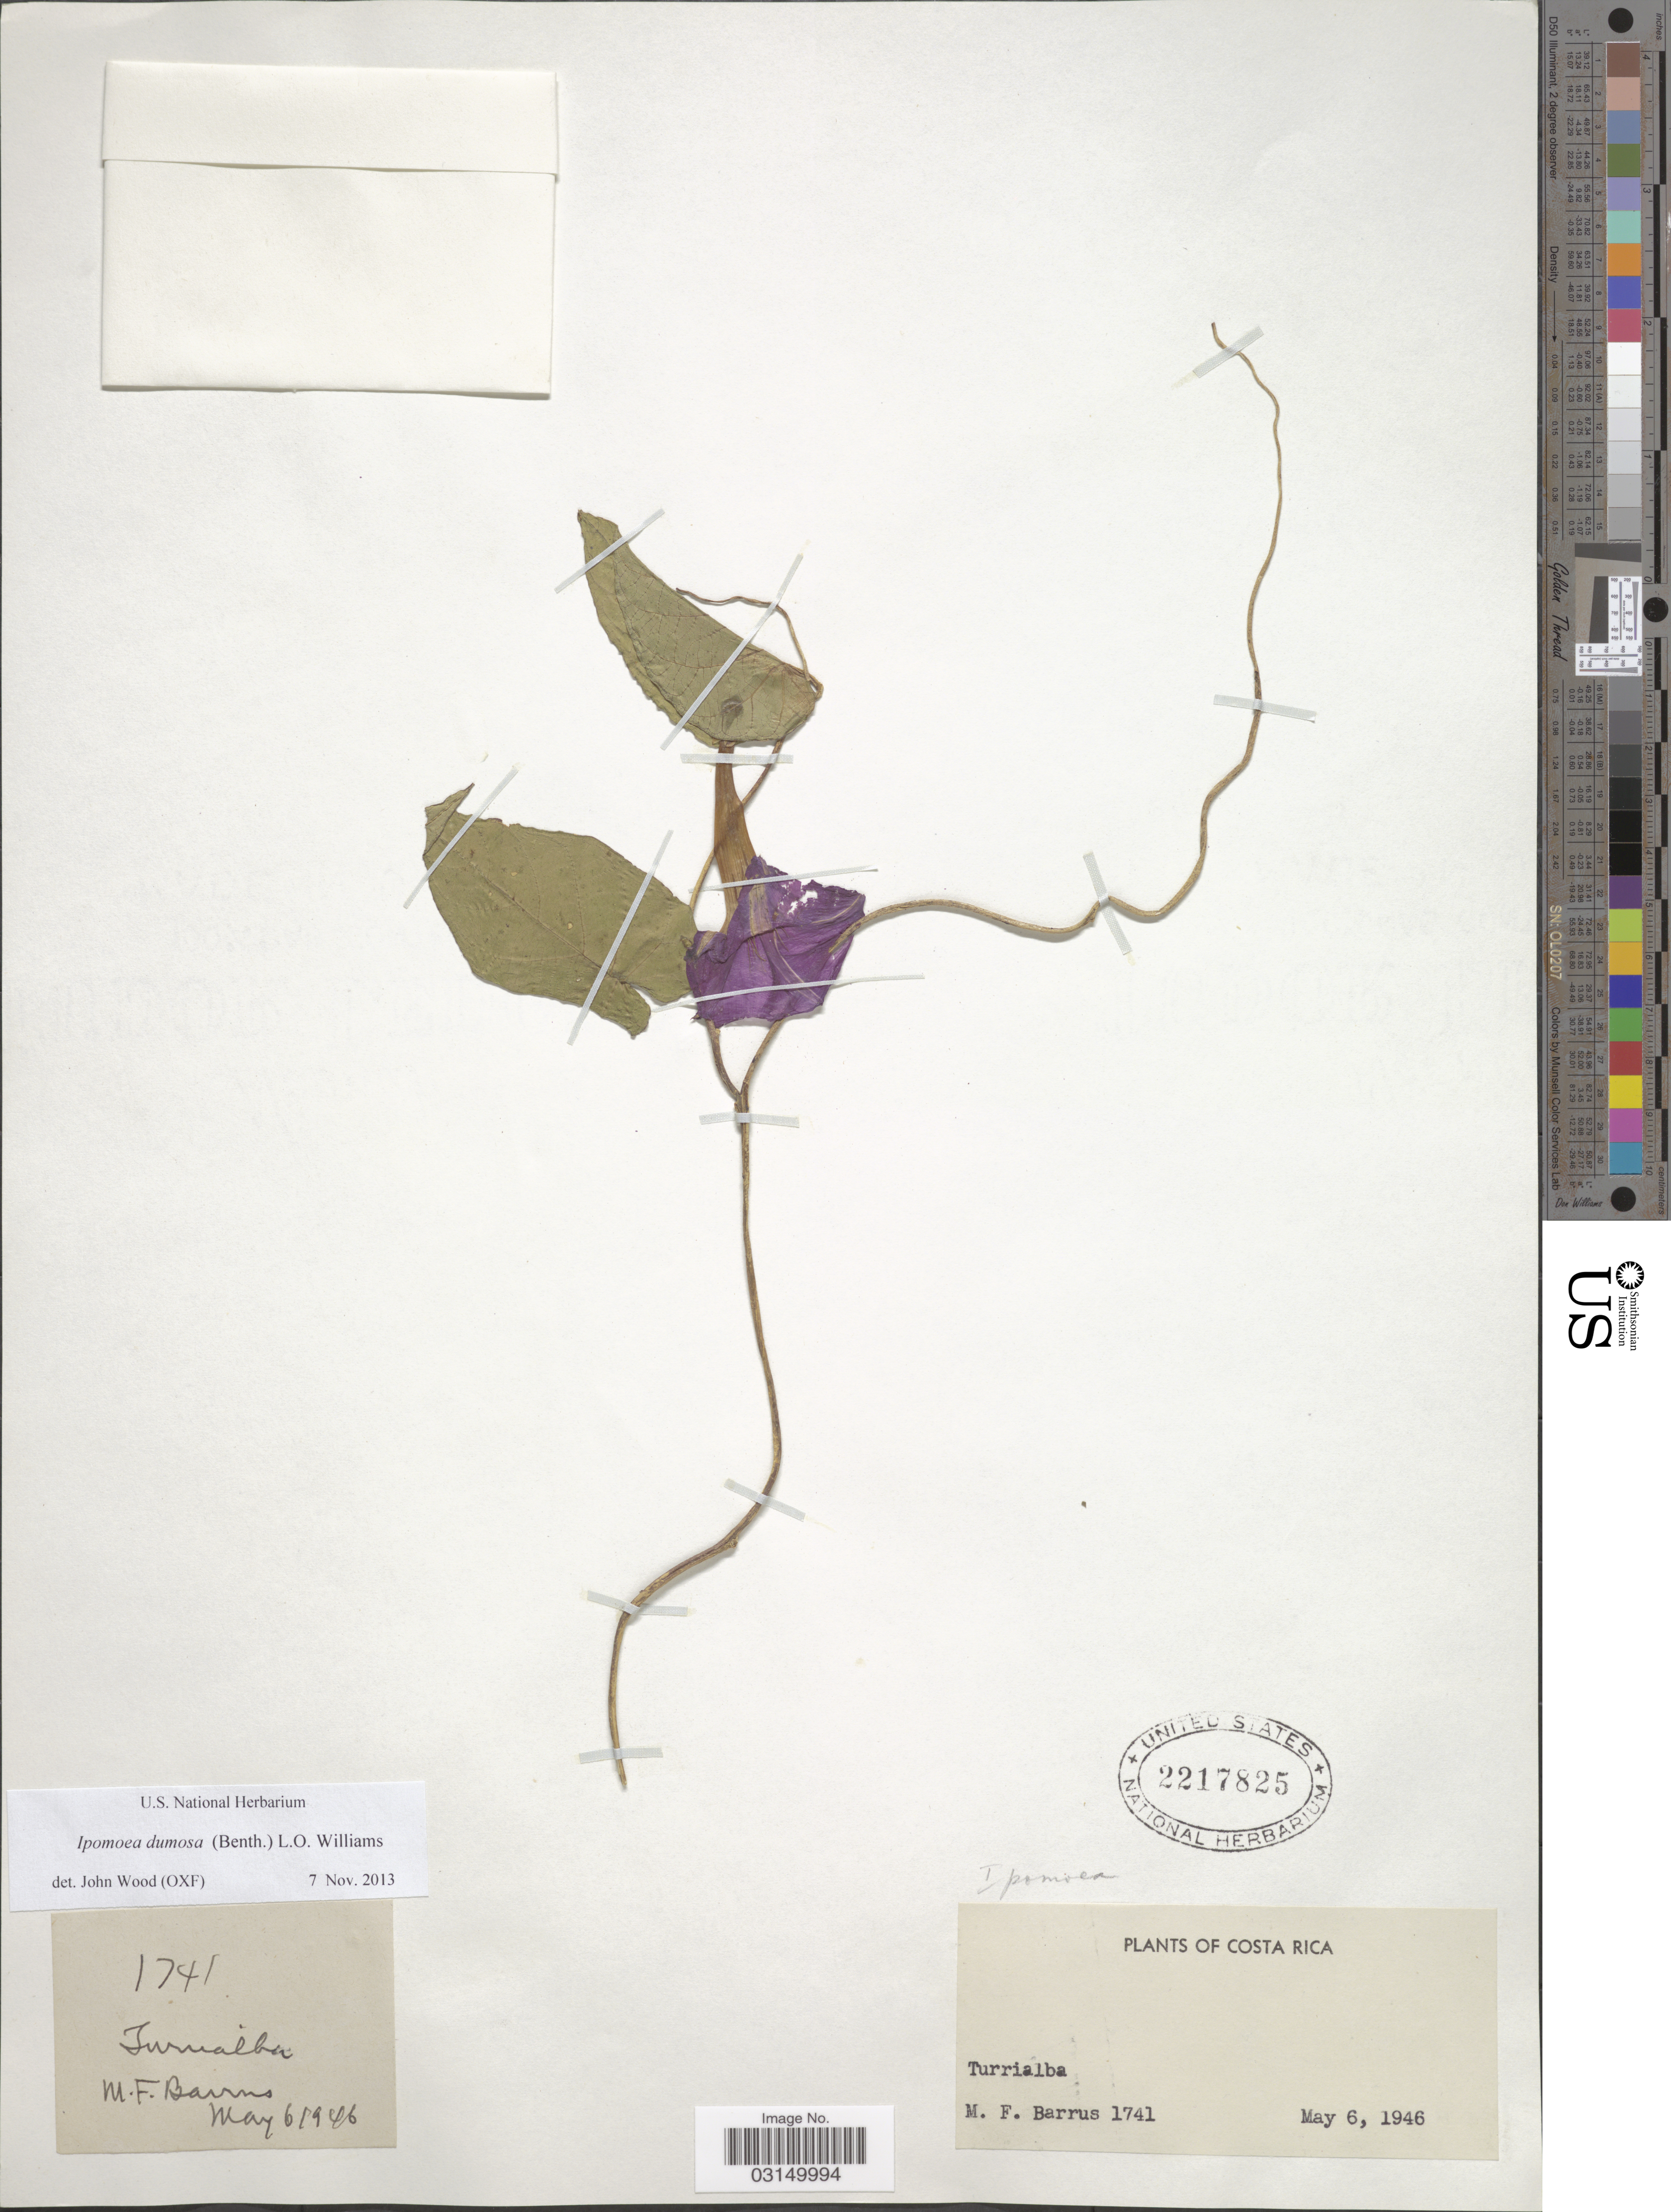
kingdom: Plantae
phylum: Tracheophyta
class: Magnoliopsida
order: Solanales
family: Convolvulaceae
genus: Ipomoea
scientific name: Ipomoea dumosa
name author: (Benth.) L.O. Williams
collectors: M. Barrus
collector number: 1741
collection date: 1946-05-06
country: Costa Rica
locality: Turrialba.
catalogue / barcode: US 2217825